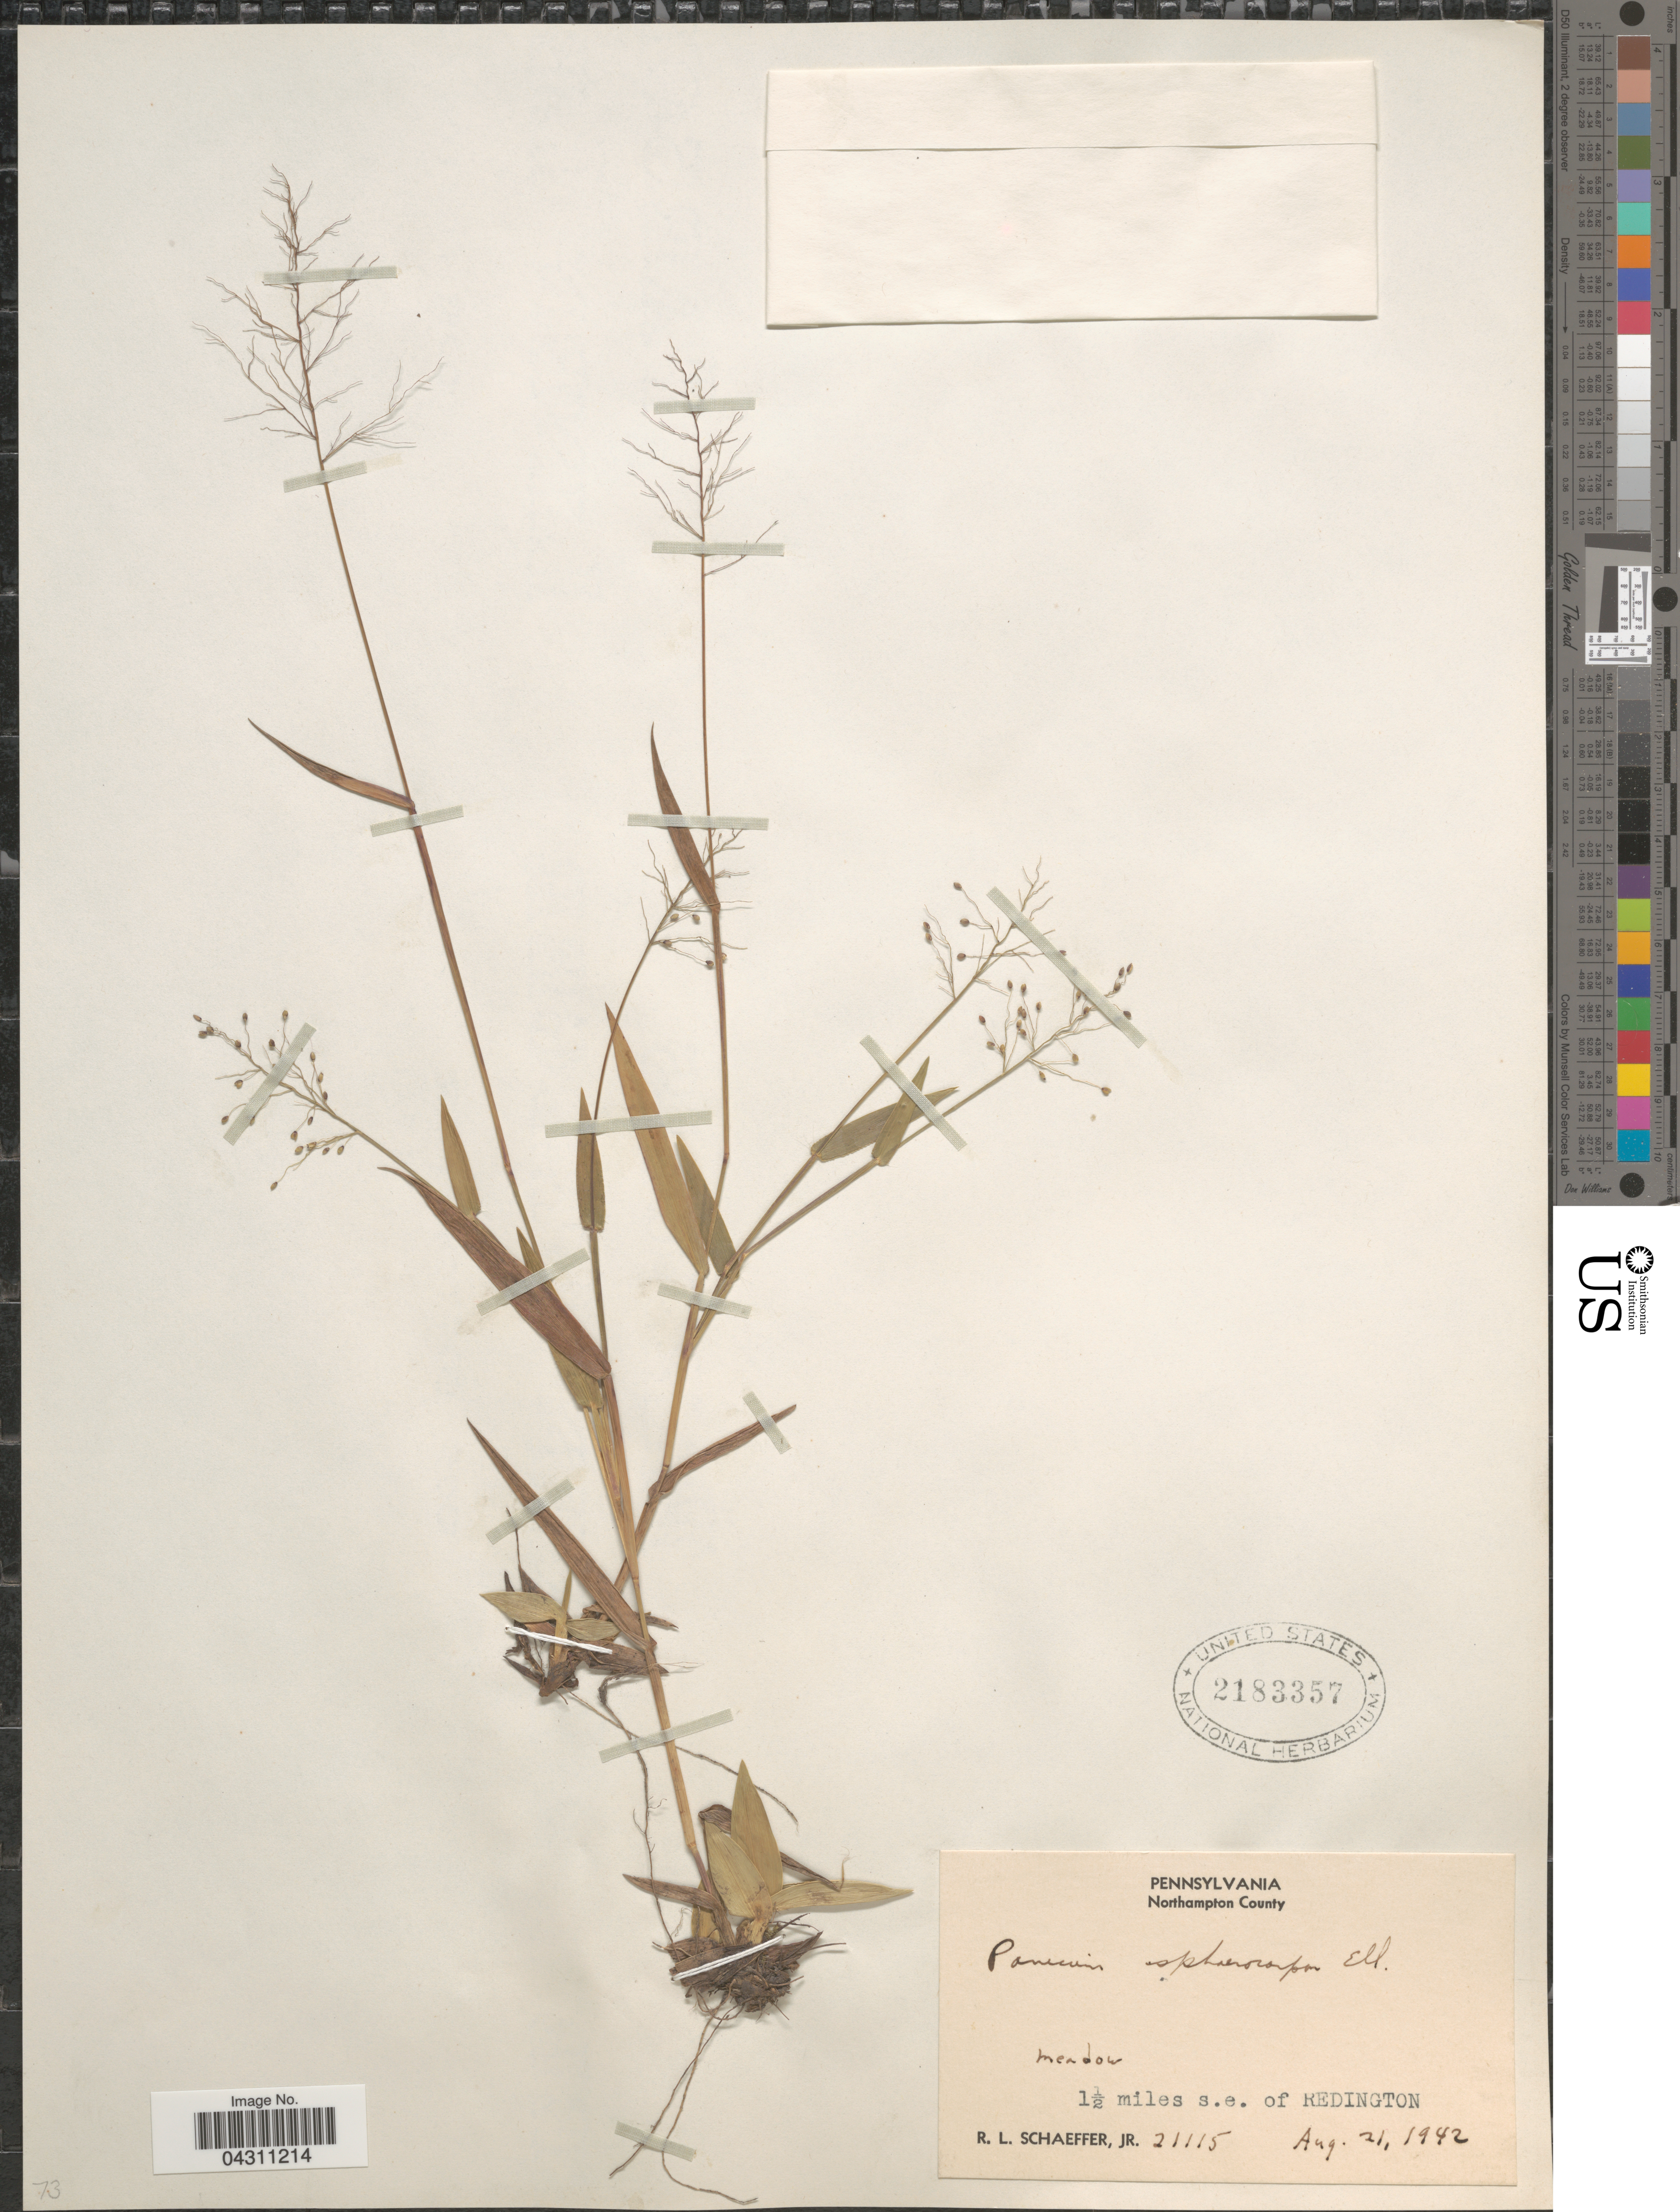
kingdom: Plantae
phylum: Tracheophyta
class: Liliopsida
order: Poales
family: Poaceae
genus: Dichanthelium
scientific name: Dichanthelium sphaerocarpon var. sphaerocarpon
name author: (Elliott) Gould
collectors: R. L. Schaeffer Jr.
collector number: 21115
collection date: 1942-08-21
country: United States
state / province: Pennsylvania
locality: Northampton County. Meadow. 1½ miles s.e. of Redington.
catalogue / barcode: US 2183357